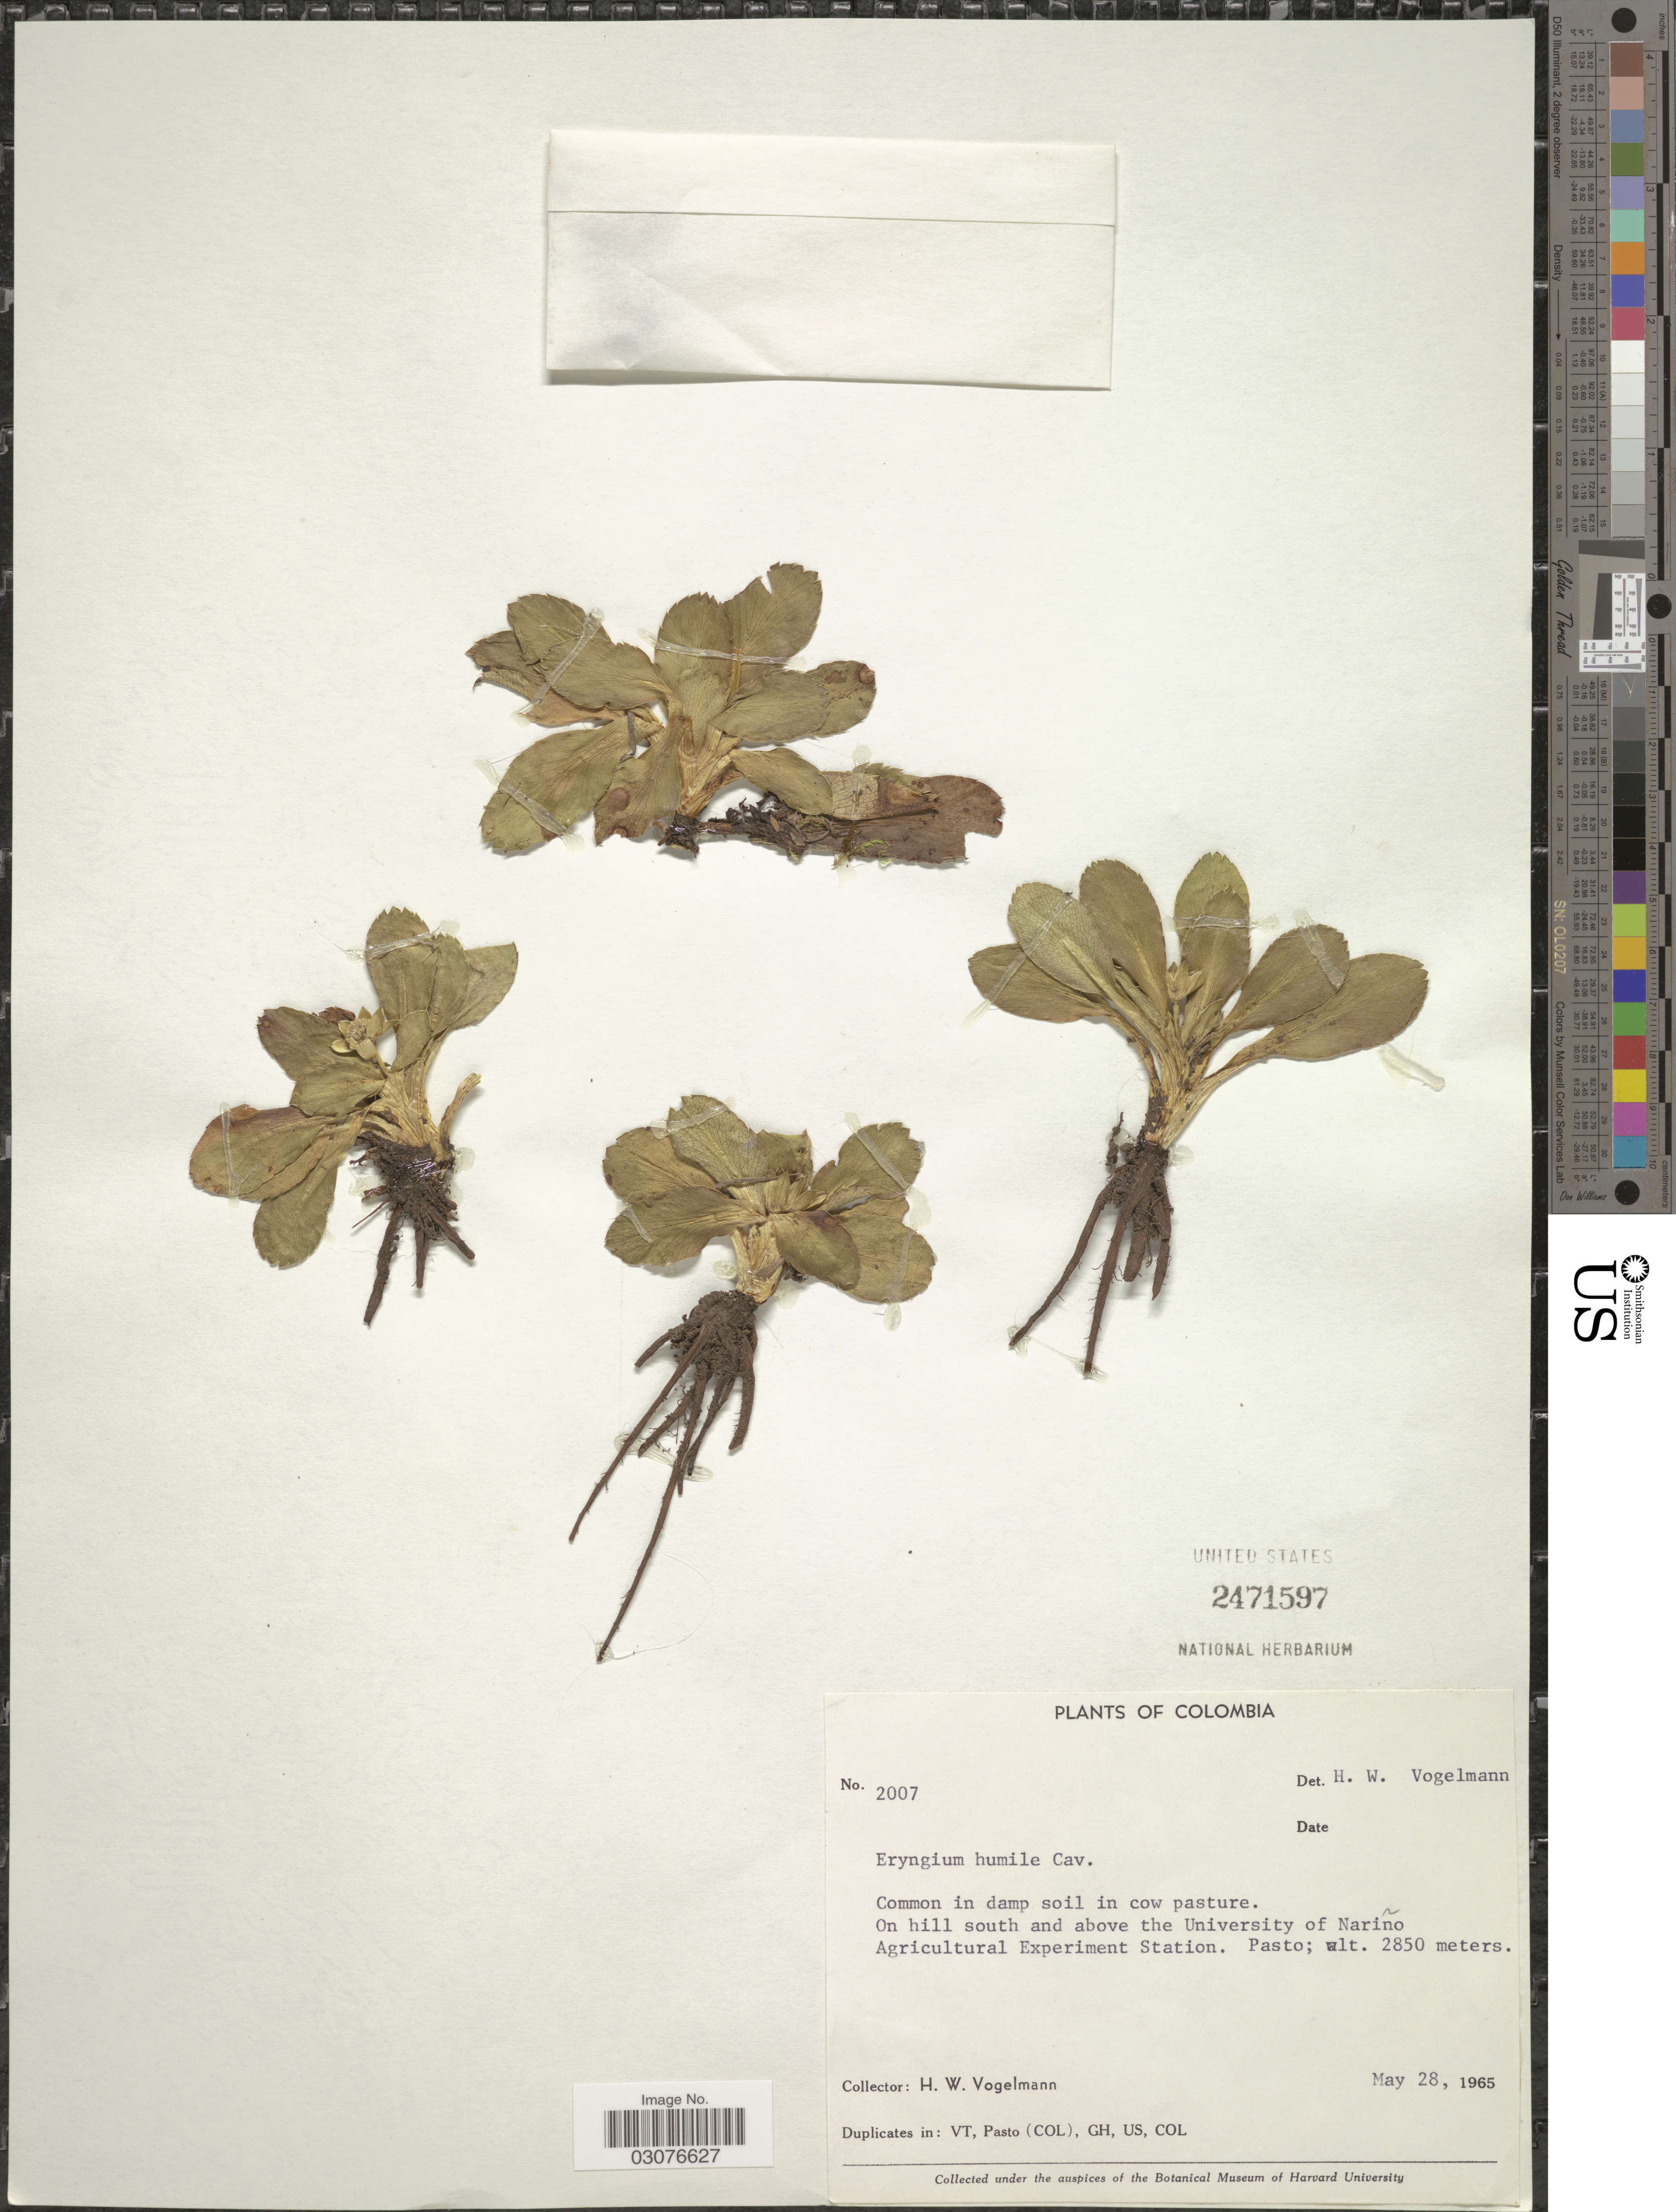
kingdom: Plantae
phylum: Tracheophyta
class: Magnoliopsida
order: Apiales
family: Apiaceae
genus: Eryngium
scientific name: Eryngium humile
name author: Cav.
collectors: H. Vogelmann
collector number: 2007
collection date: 1965-05-28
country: Colombia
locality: On hill south and above the University of Nariño, Agricultural Experiment Station, Pasto.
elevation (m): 2850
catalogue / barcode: US 2471597